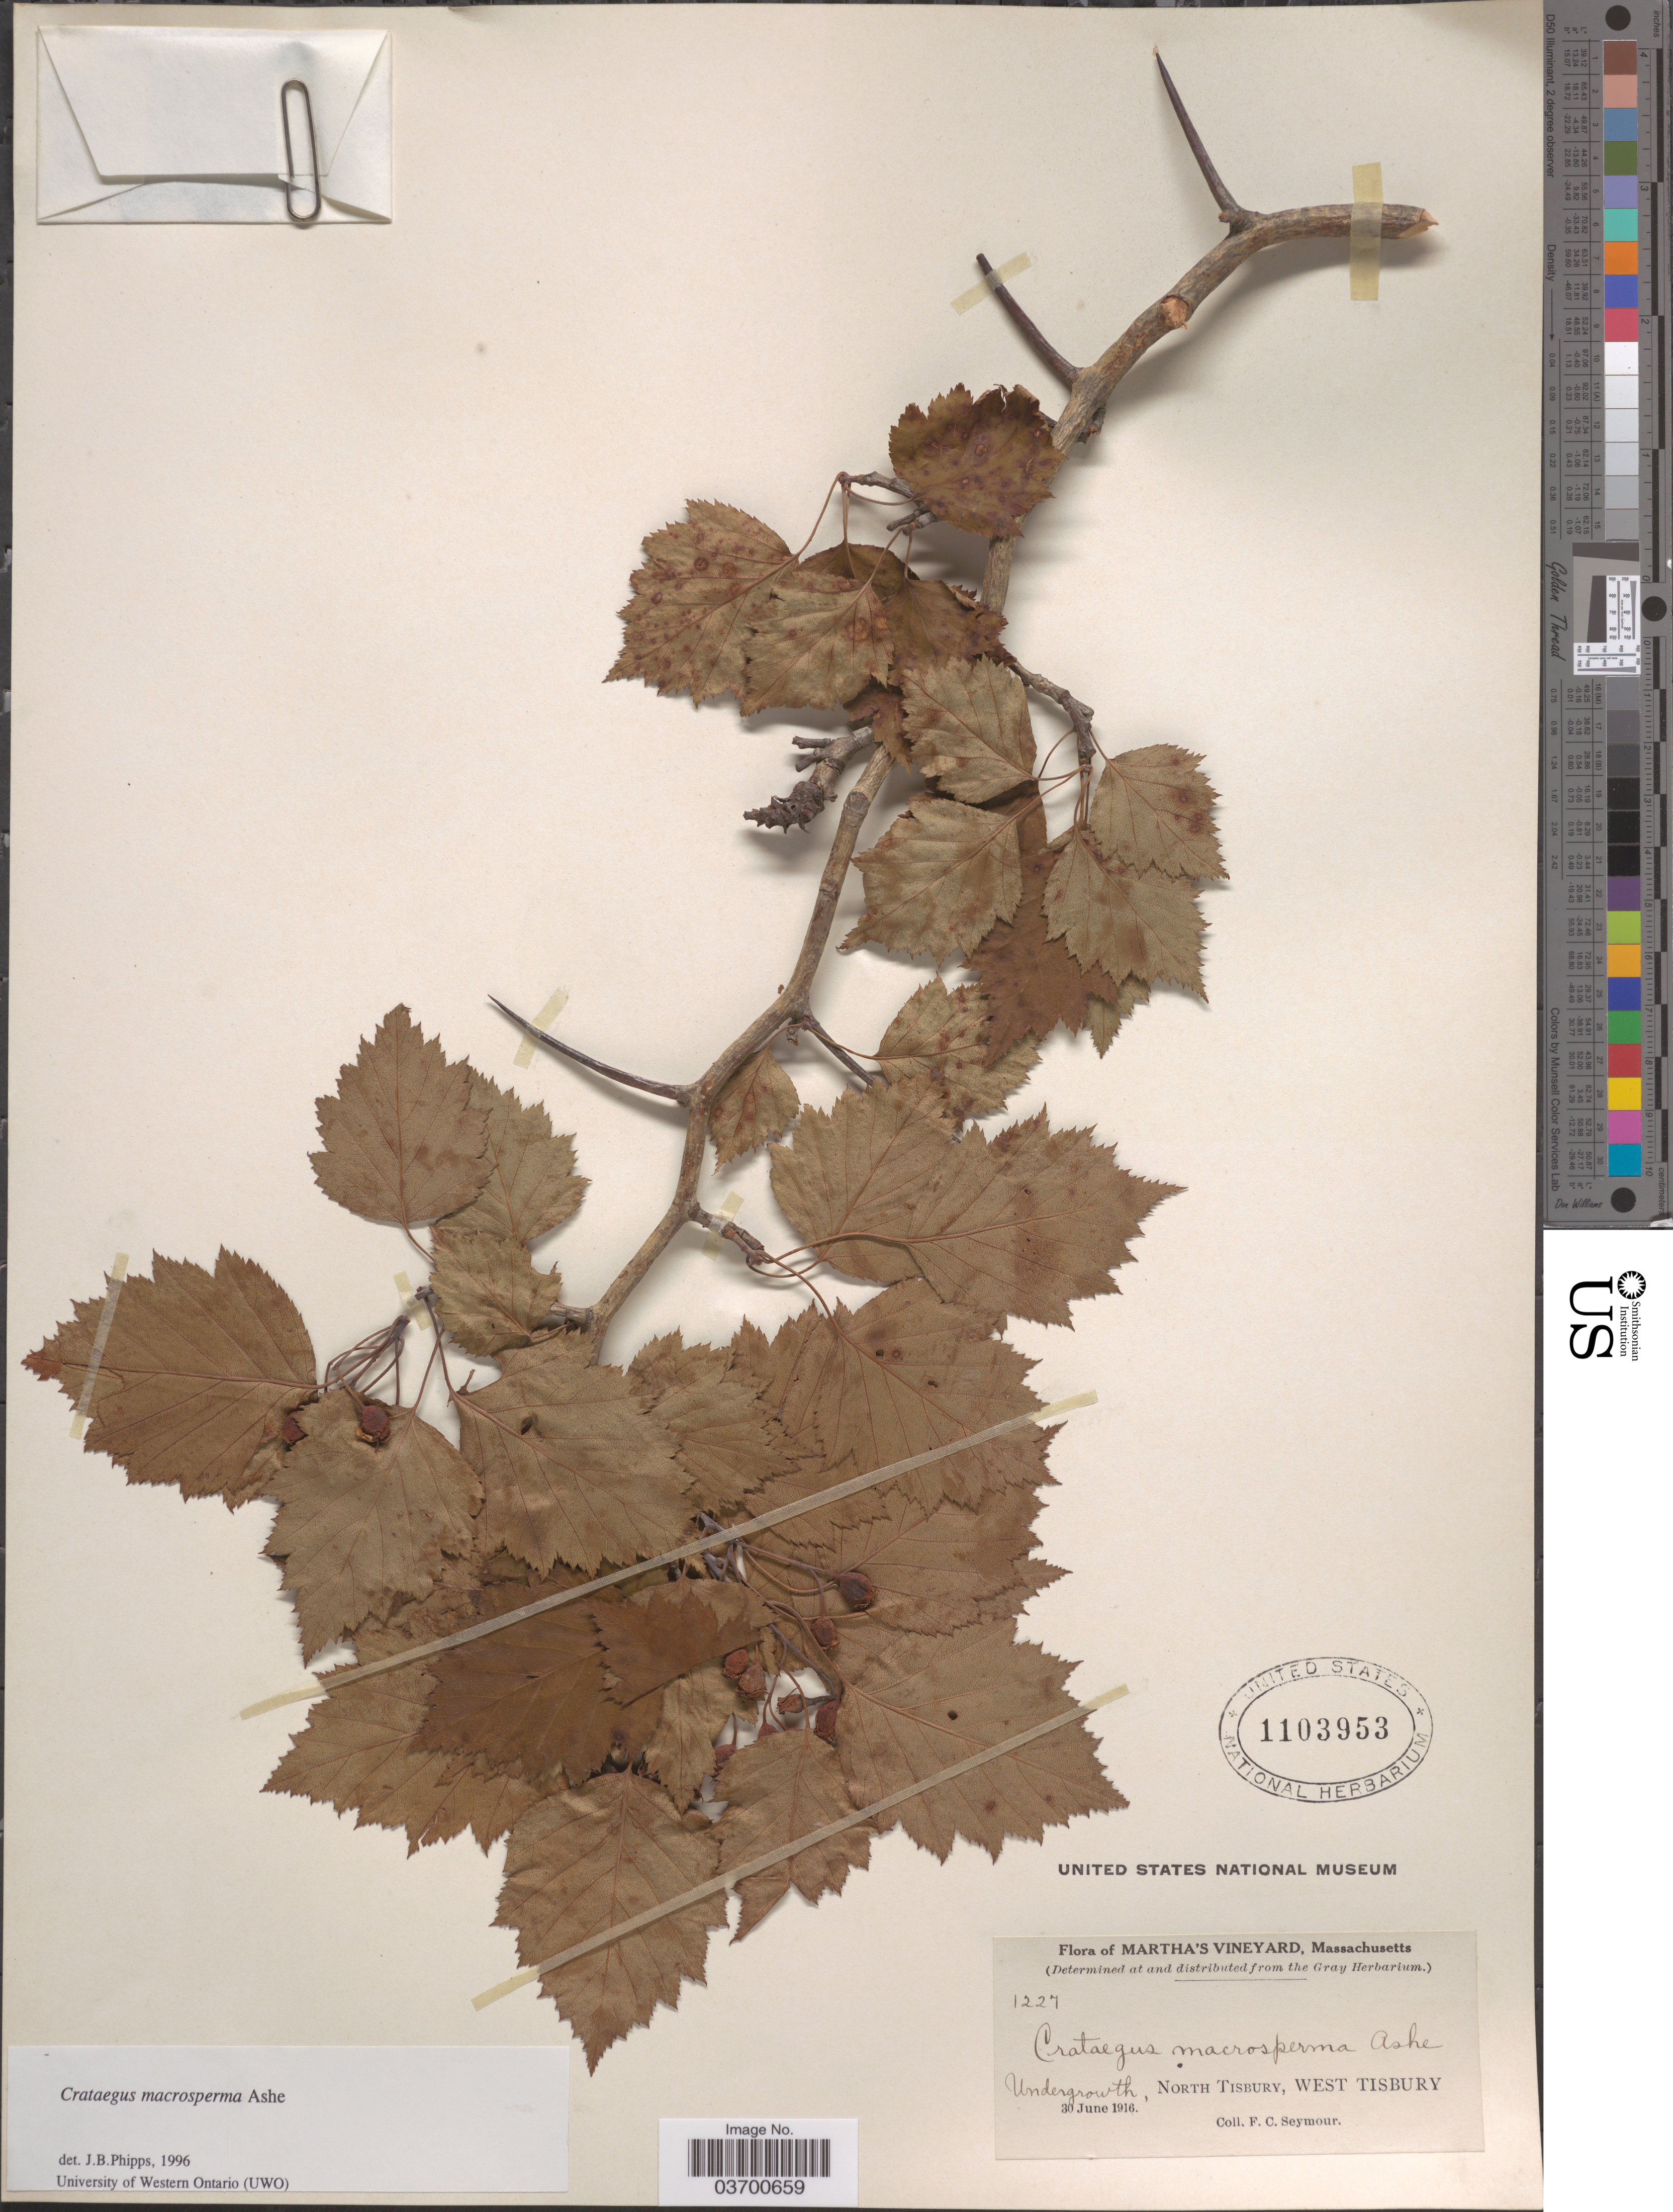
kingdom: Plantae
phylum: Tracheophyta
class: Magnoliopsida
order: Rosales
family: Rosaceae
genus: Crataegus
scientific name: Crataegus macrosperma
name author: Ashe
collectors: F. C. Seymour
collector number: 1227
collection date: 1916-06-30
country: United States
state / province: Massachusetts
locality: Martha's Vineyard. North Tisbury, West Tisbury.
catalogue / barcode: US 1103953